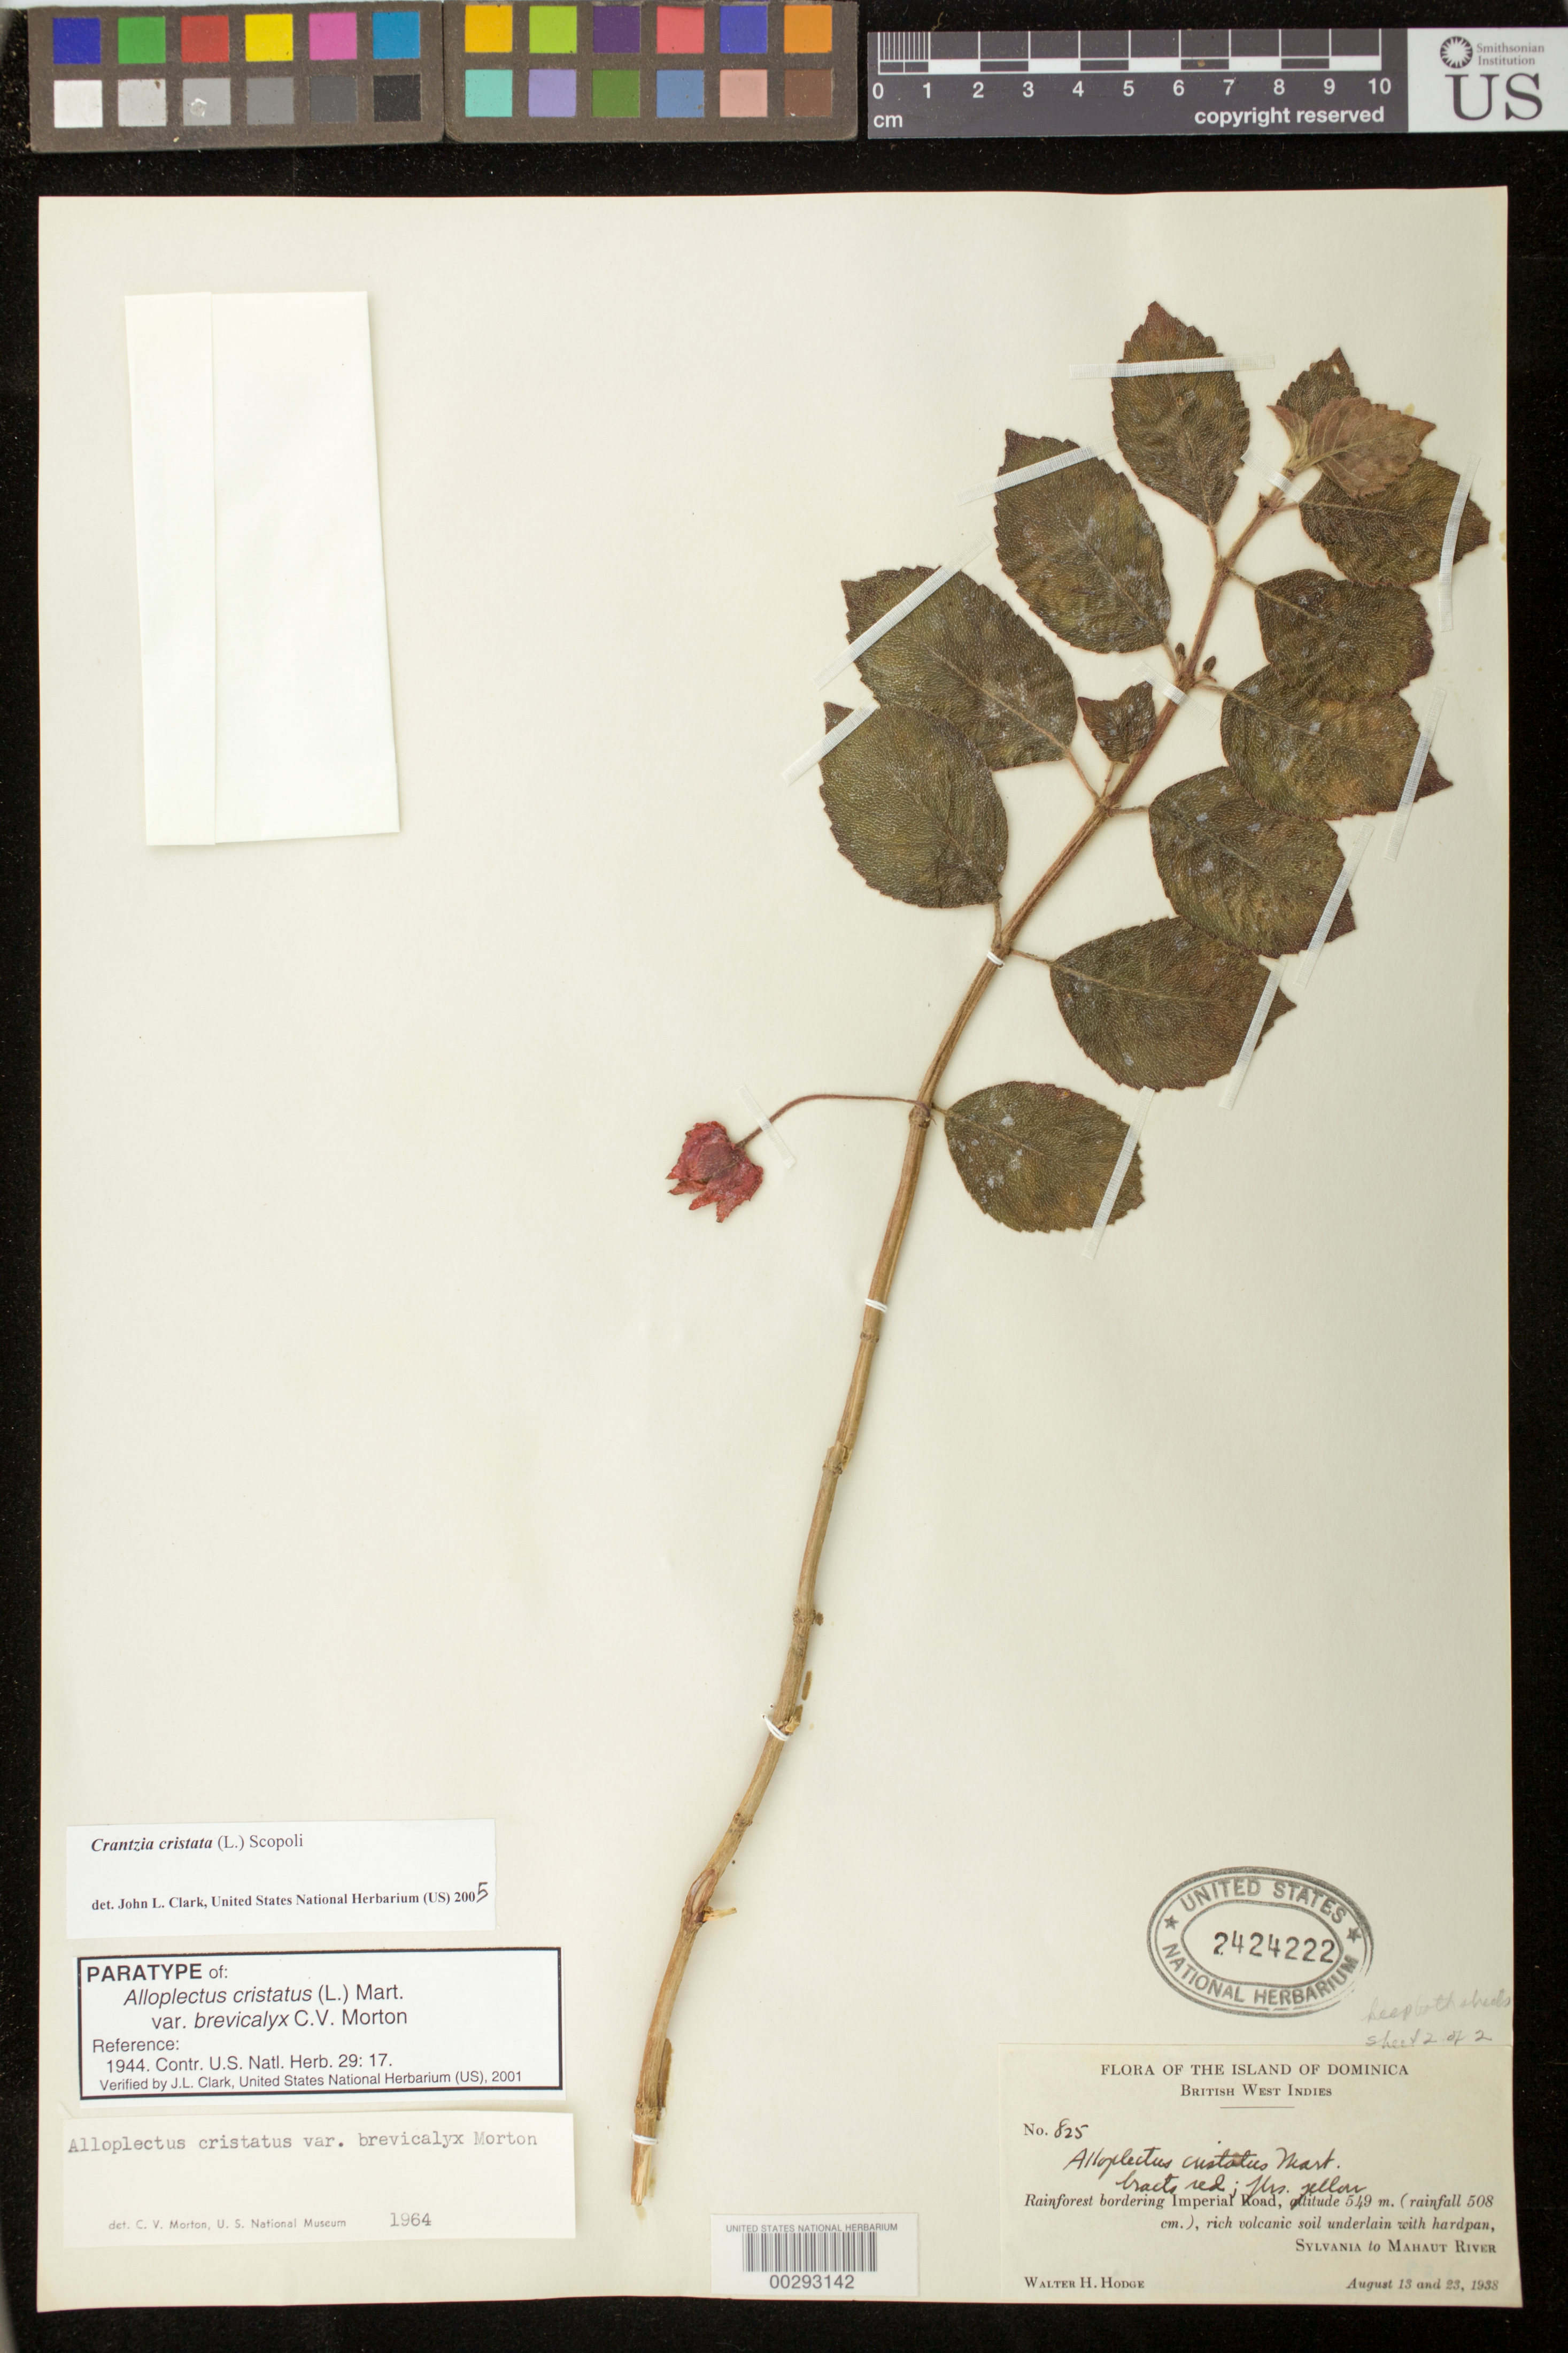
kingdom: Plantae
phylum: Tracheophyta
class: Magnoliopsida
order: Lamiales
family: Gesneriaceae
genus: Crantzia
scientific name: Crantzia cristata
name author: (L.) Scop. ex Fritsch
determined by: Clark, J. L., (SEL), The Marie Selby Botanical Garden (UNITED STATES)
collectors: W. Hodge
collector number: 825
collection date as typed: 13-23 Aug 1938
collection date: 1938-08-13/1938-08-23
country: Dominica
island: Dominica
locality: Sylvania to Mahaut River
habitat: Rainforest, rich volcanic soil underlain with hardpan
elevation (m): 549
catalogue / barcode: US 2424222